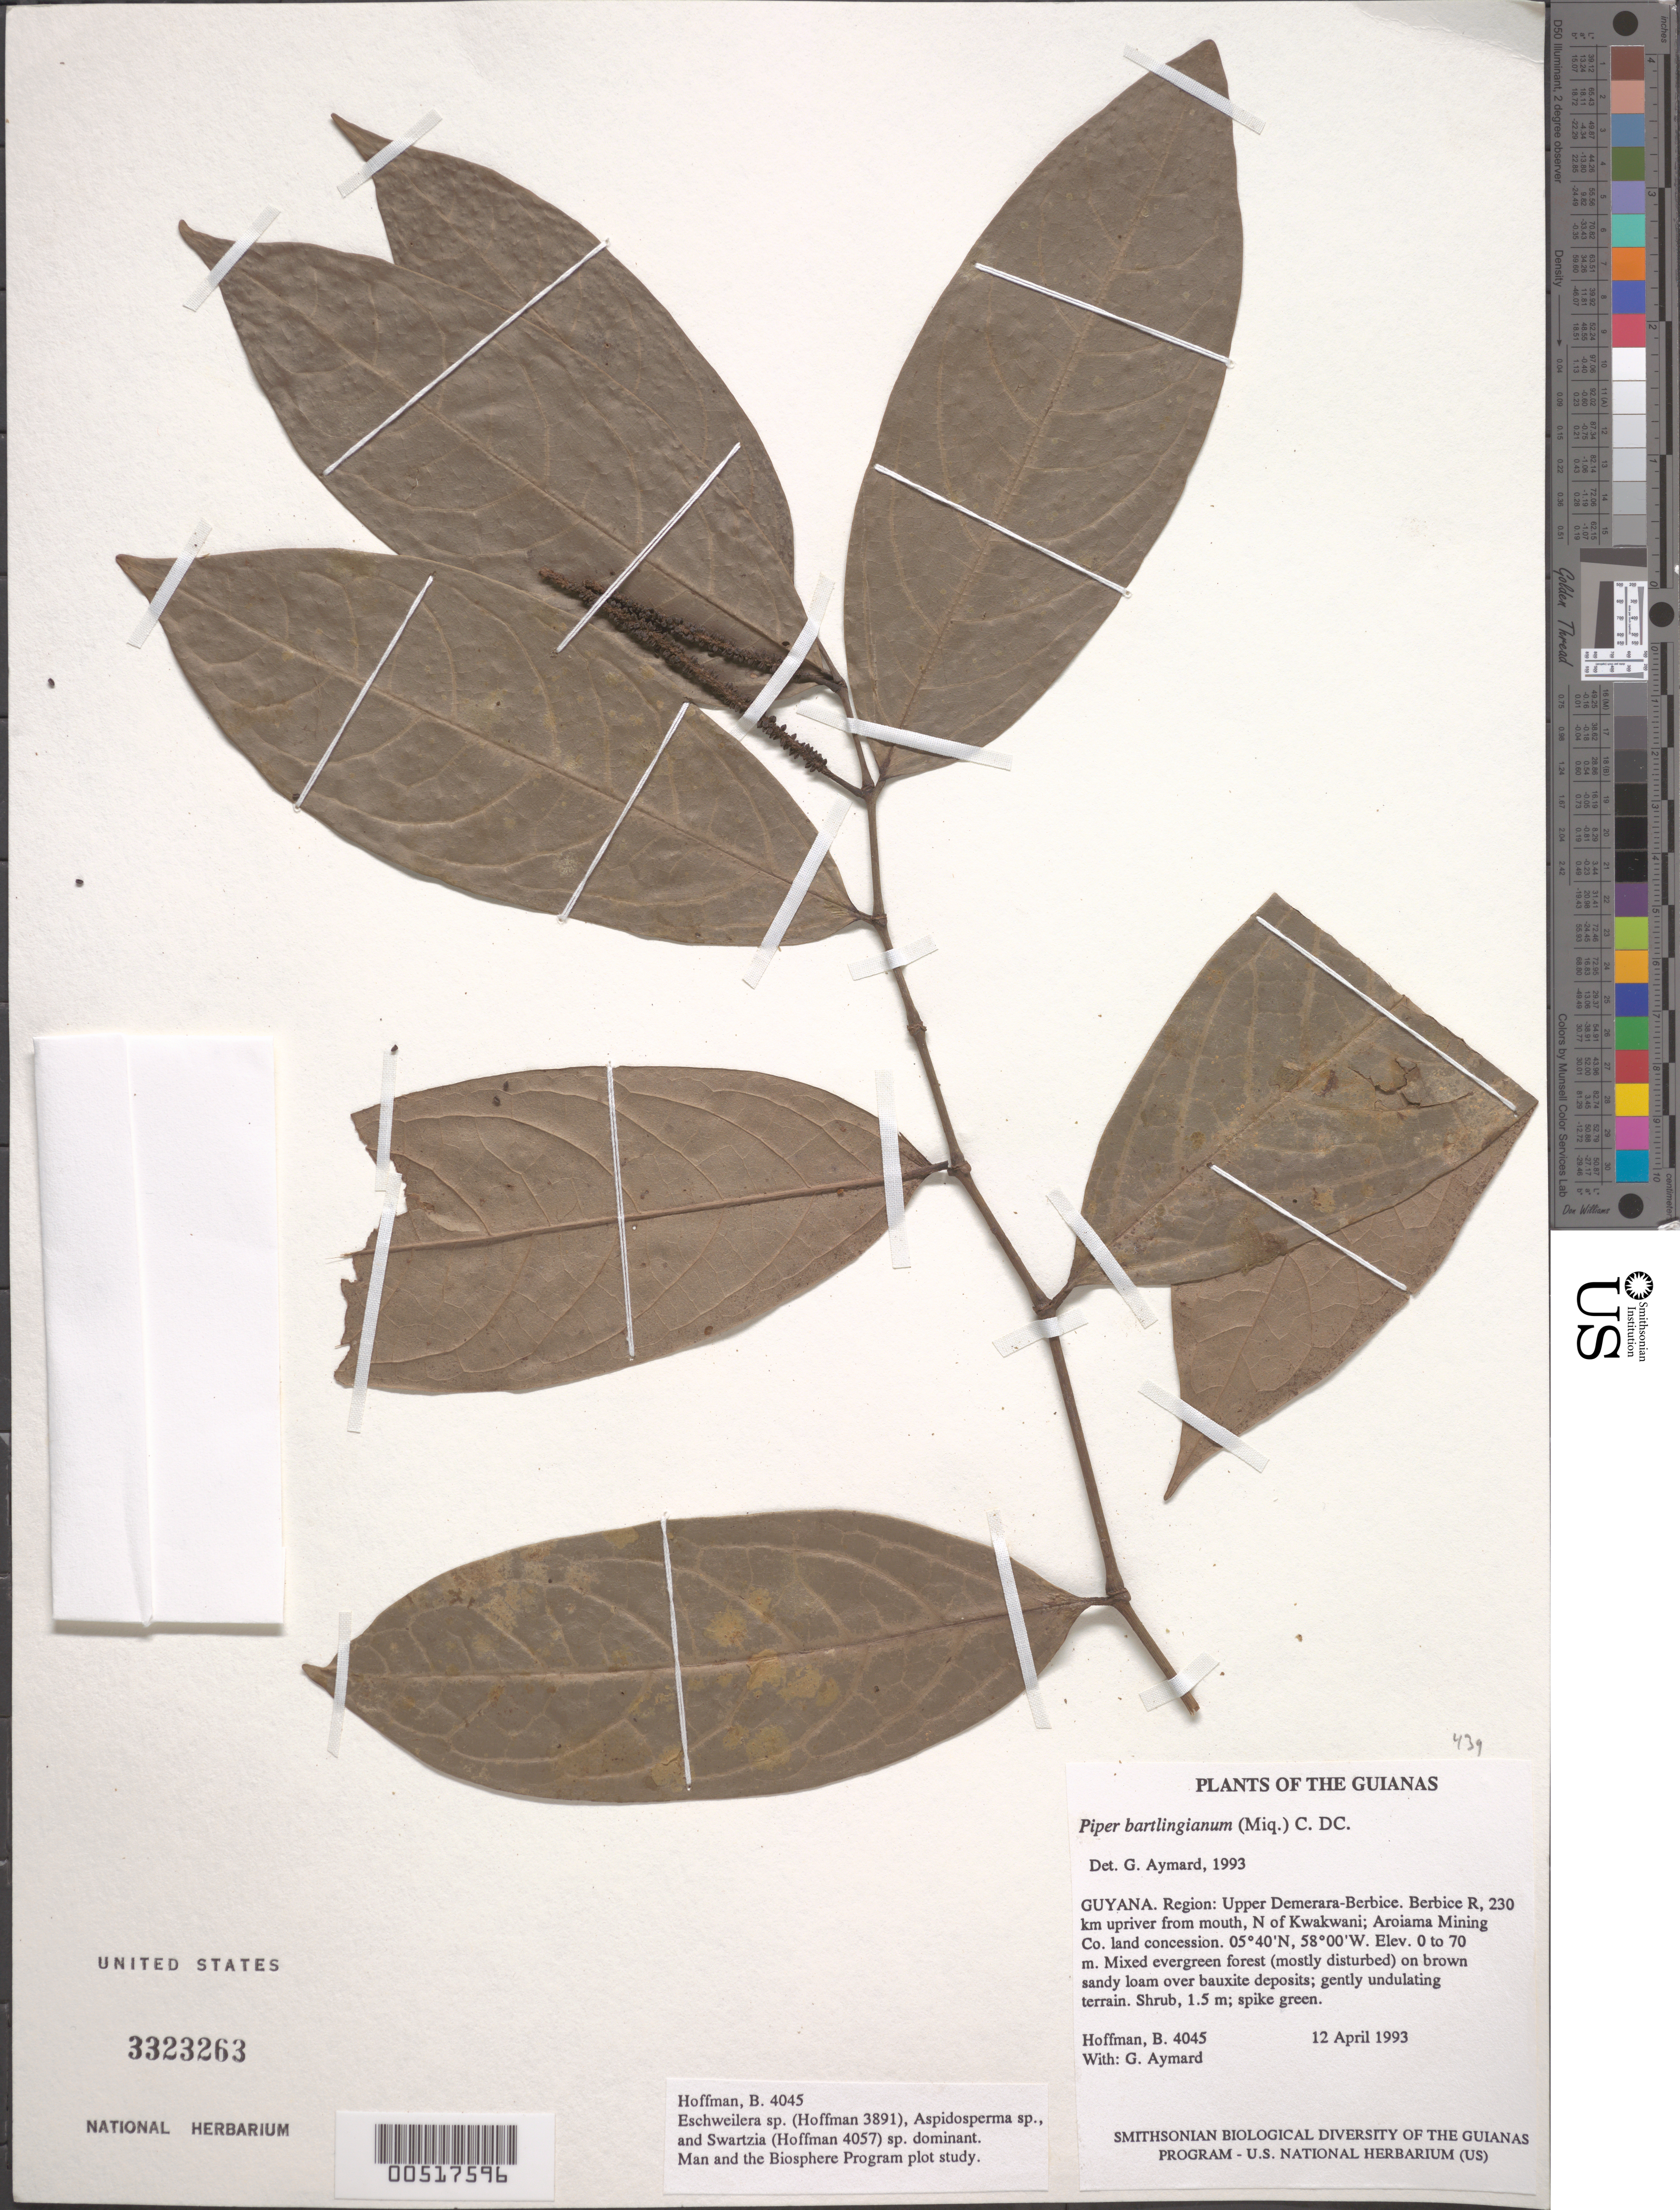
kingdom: Plantae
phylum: Tracheophyta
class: Magnoliopsida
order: Piperales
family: Piperaceae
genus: Piper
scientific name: Piper bartlingianum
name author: (Miq.) C. DC.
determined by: Aymard C., G. A., (PORT), Univ. Nac. Exp. de los Llanos Ezequiel Zamora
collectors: B. Hoffman & G. A. Aymard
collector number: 4045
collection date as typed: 12 April 1993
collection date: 1993-04-12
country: Guyana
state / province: U. Demerara-Berbice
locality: Berbice River, 230 km upriver from mouth, N of Kwakwani; Aroiama Mining Co. land concession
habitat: Mixed evergreen forest (mostly disturbed) on brown sandy loam over bauxite deposits; gently undulating terrain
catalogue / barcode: US 3323263